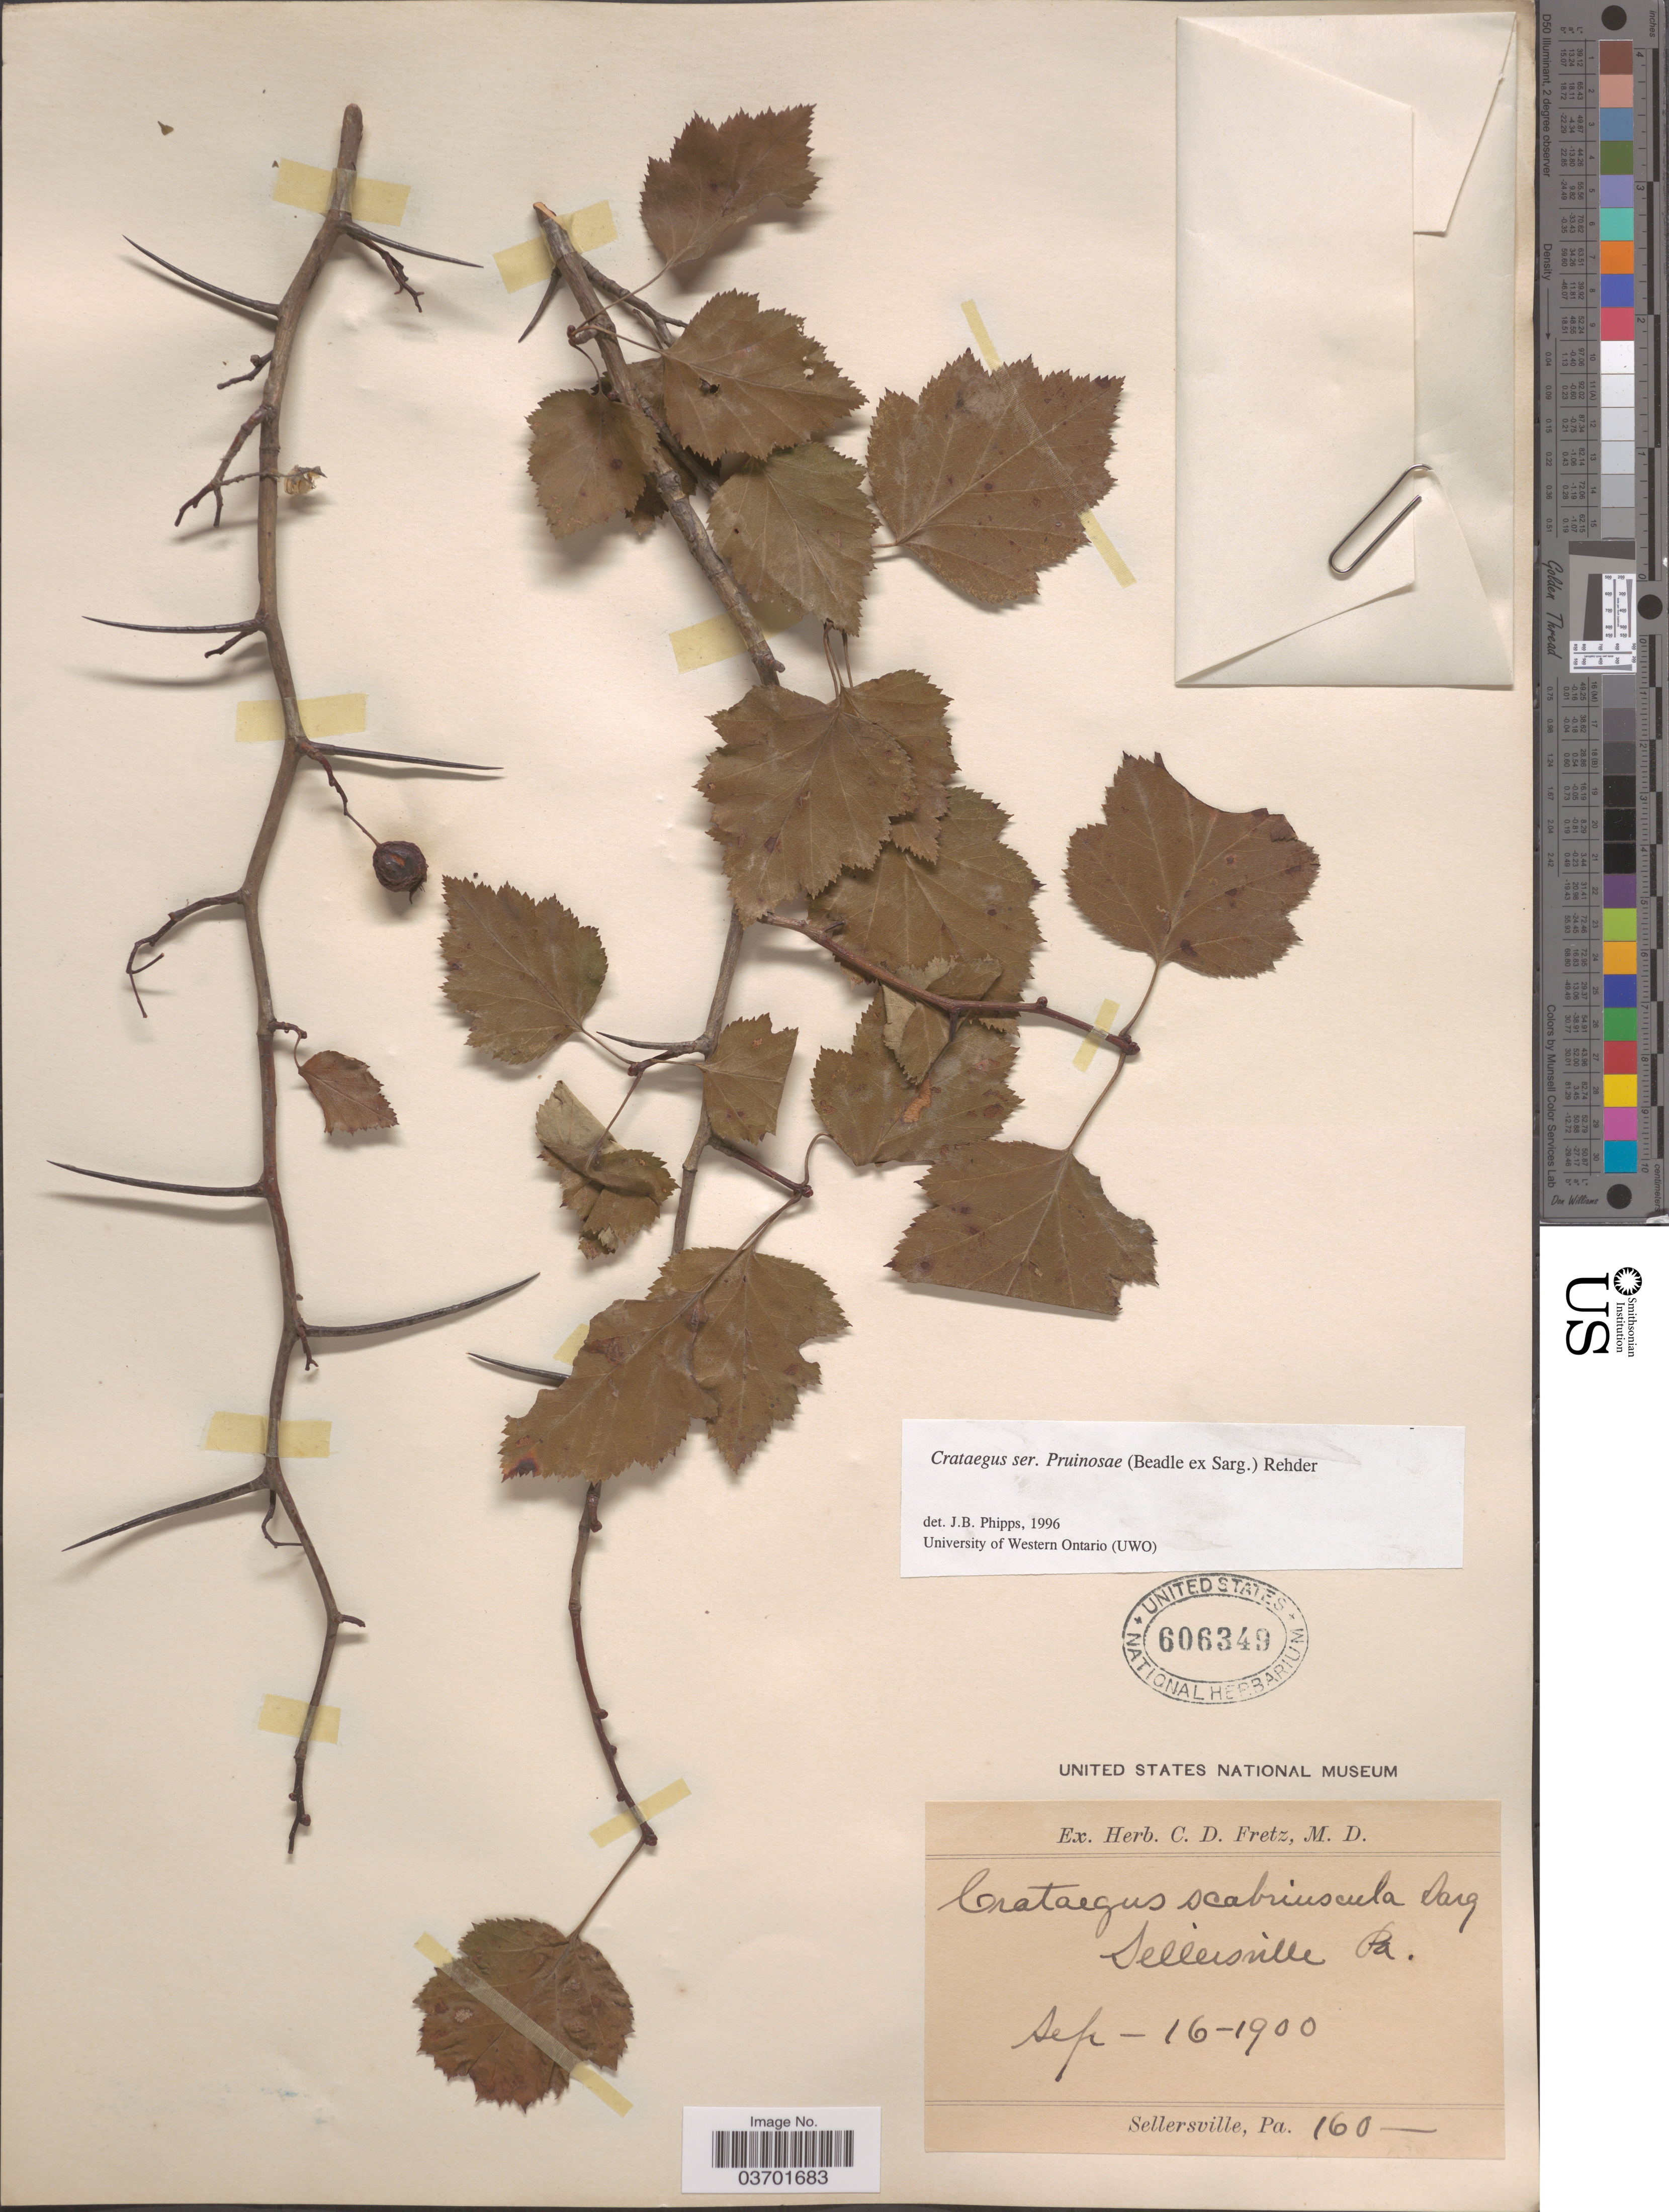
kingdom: Plantae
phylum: Tracheophyta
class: Magnoliopsida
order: Rosales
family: Rosaceae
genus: Crataegus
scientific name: Crataegus scabrida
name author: Sarg.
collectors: ex herb. C.D. Fretz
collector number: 160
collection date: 1900-09-16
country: United States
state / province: Pennsylvania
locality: Sellersville.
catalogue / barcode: US 606349